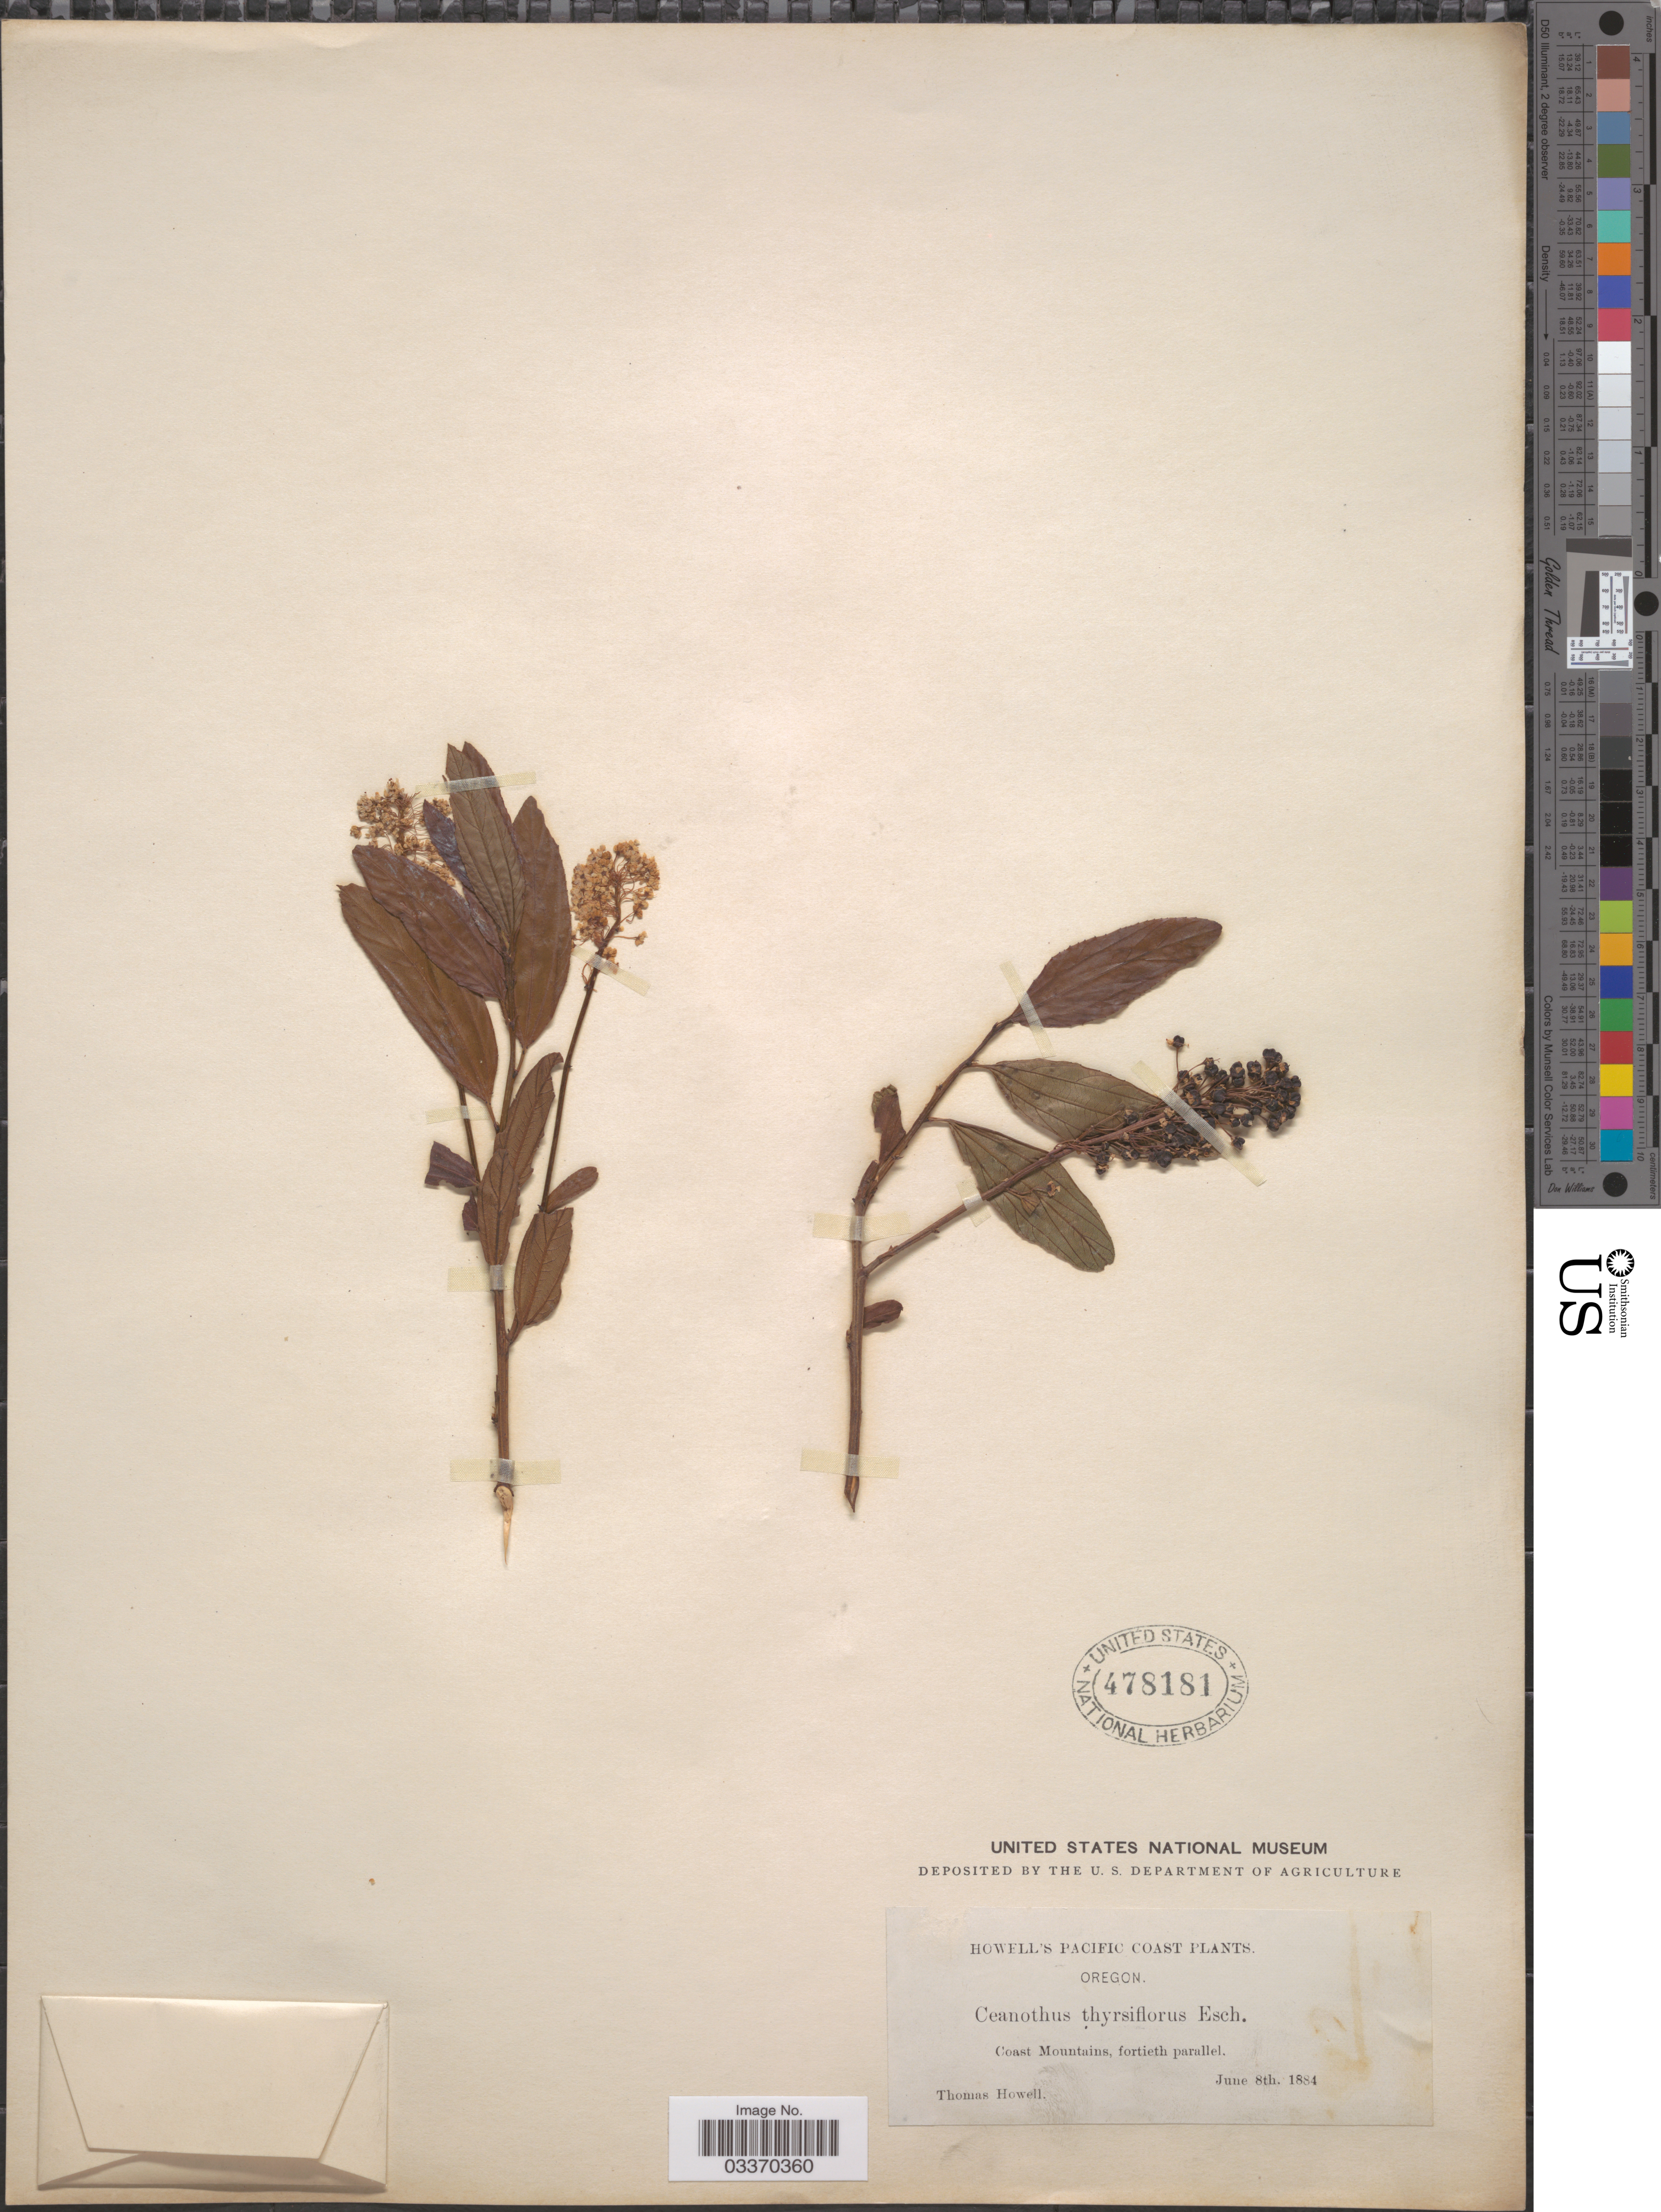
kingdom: Plantae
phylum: Tracheophyta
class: Magnoliopsida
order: Rosales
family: Rhamnaceae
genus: Ceanothus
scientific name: Ceanothus thyrsiflorus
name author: Eschsch.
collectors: T. Howell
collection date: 1884-06-08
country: United States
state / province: Oregon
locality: Pacific Coast. Coast Mountains, fortieth parallel.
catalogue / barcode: US 478181